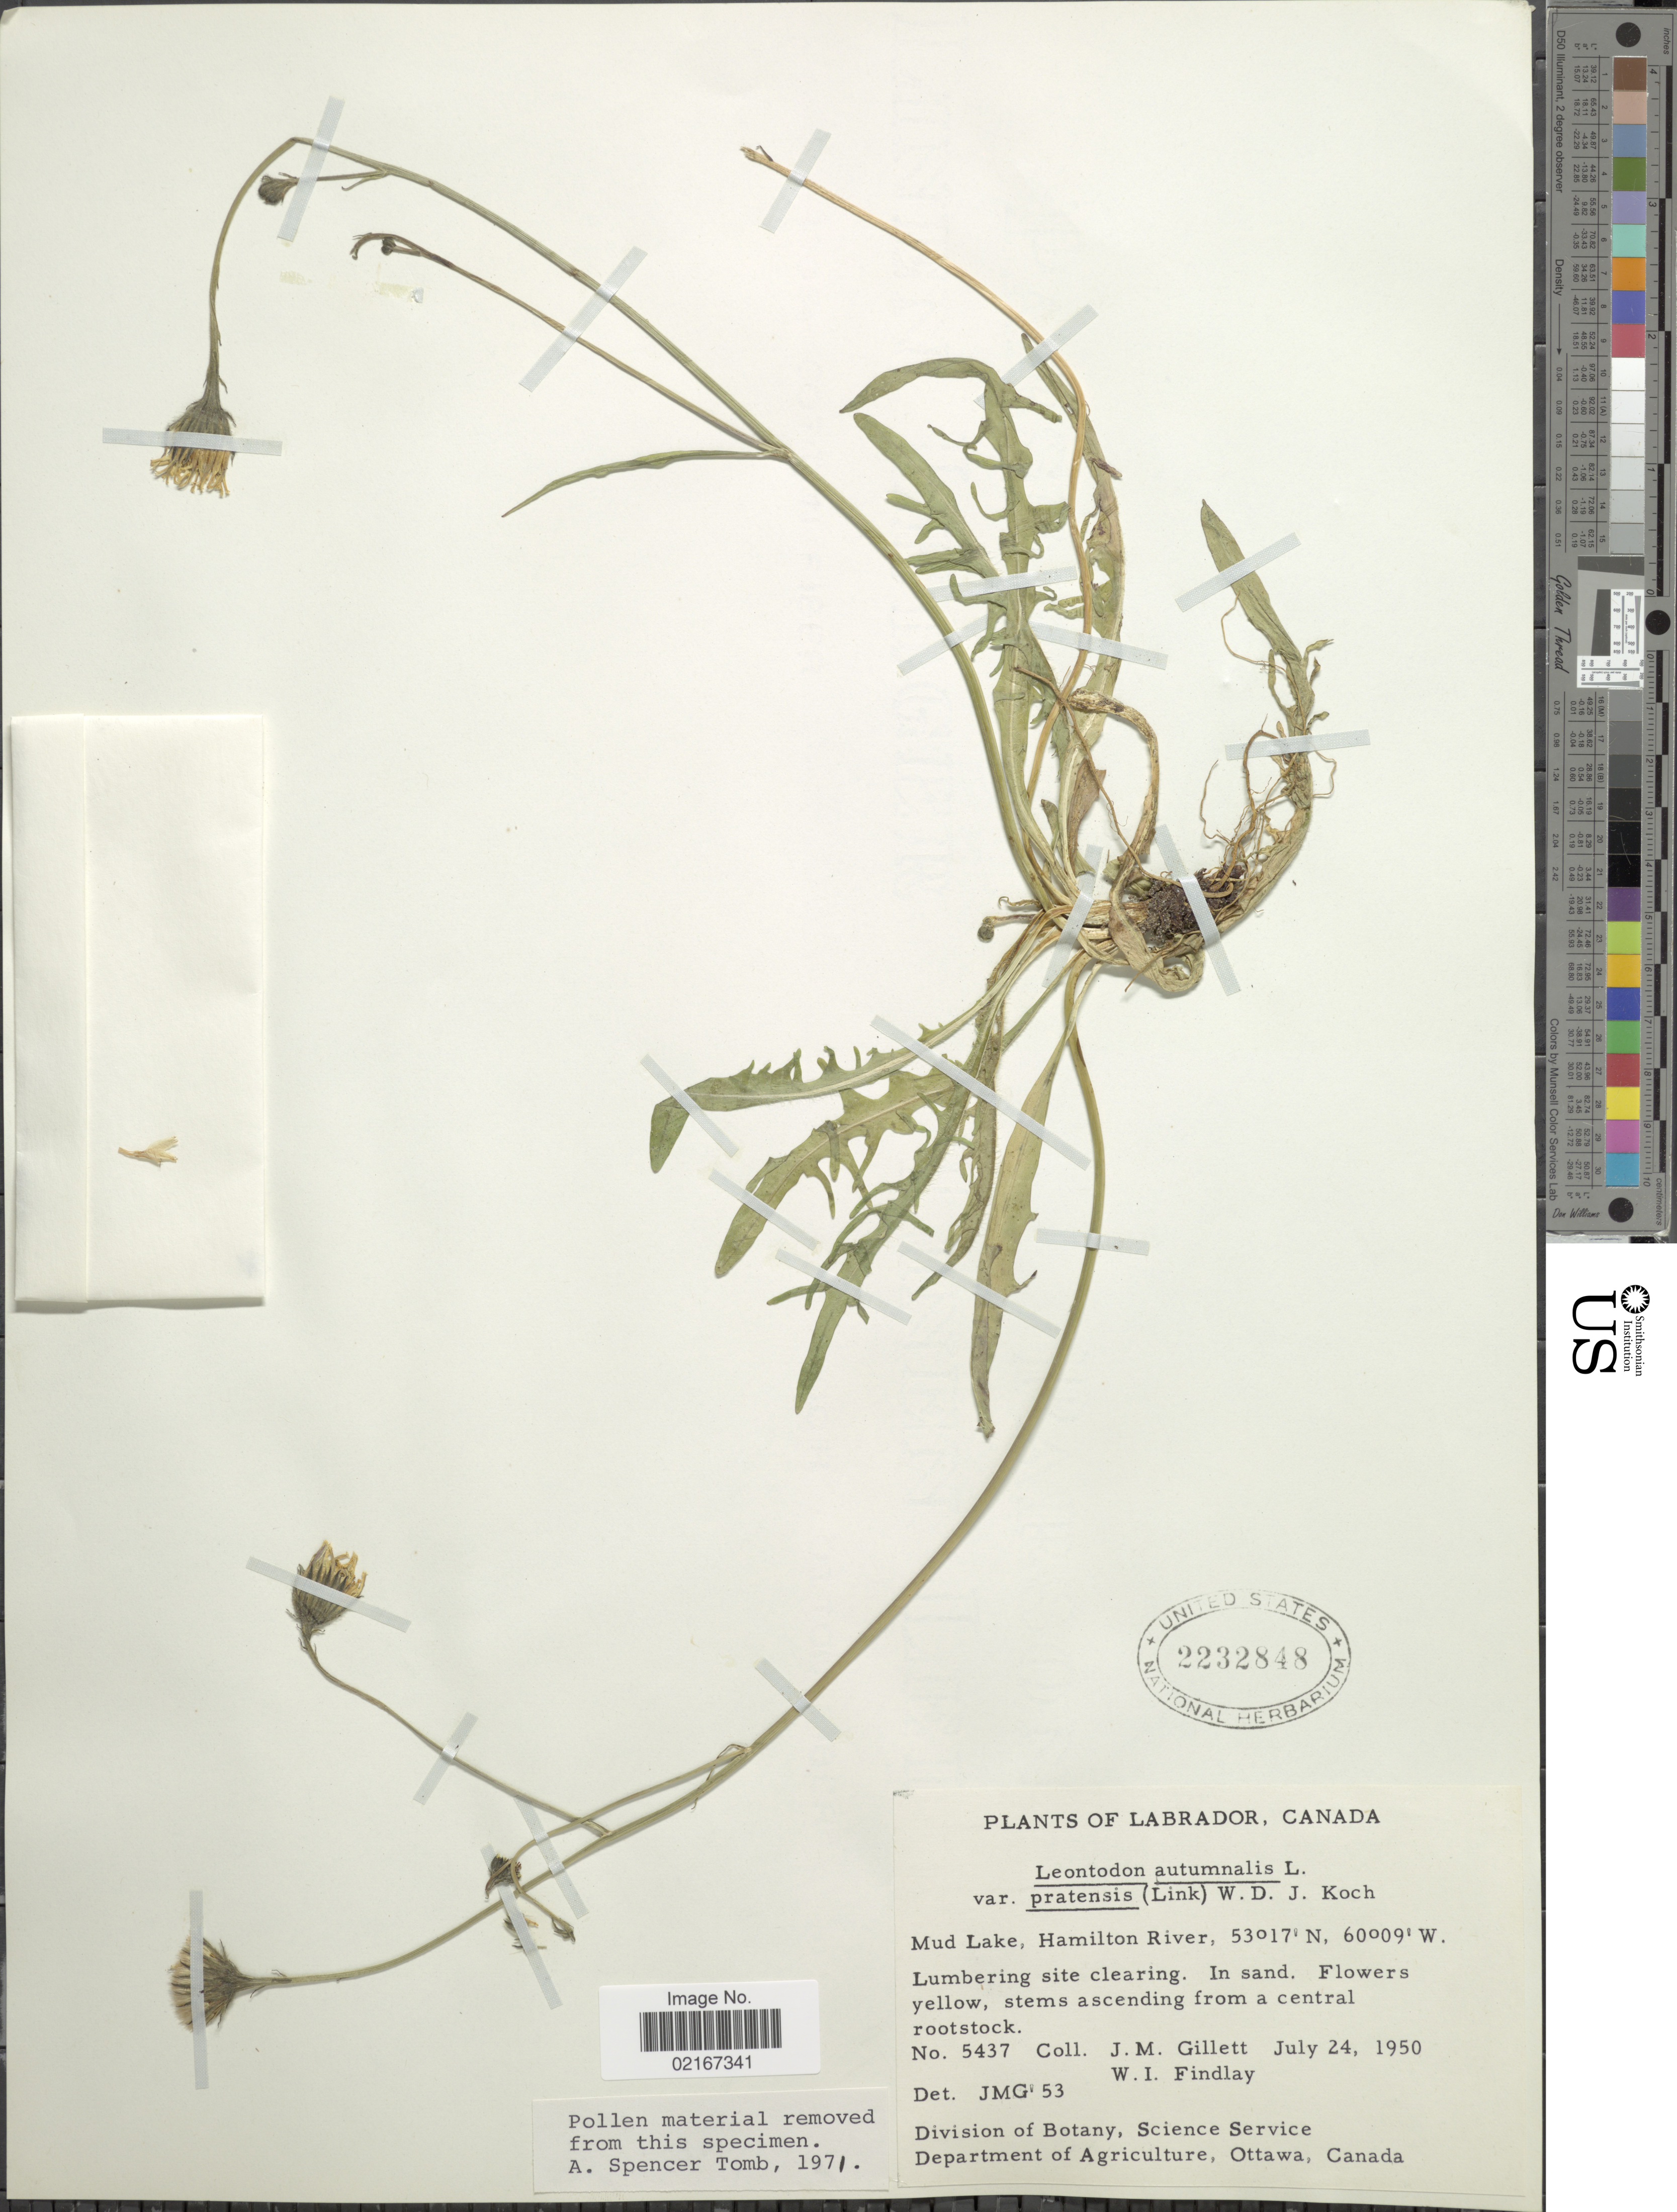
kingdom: Plantae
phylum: Tracheophyta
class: Magnoliopsida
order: Asterales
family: Asteraceae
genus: Scorzoneroides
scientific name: Scorzoneroides autumnalis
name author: (L.) Moench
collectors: J. M. Gillett & W. Findlay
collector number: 5437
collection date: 1950-07-24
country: Canada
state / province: Newfoundland and Labrador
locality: Mud Lake, Hamilton River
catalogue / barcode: US 2232848